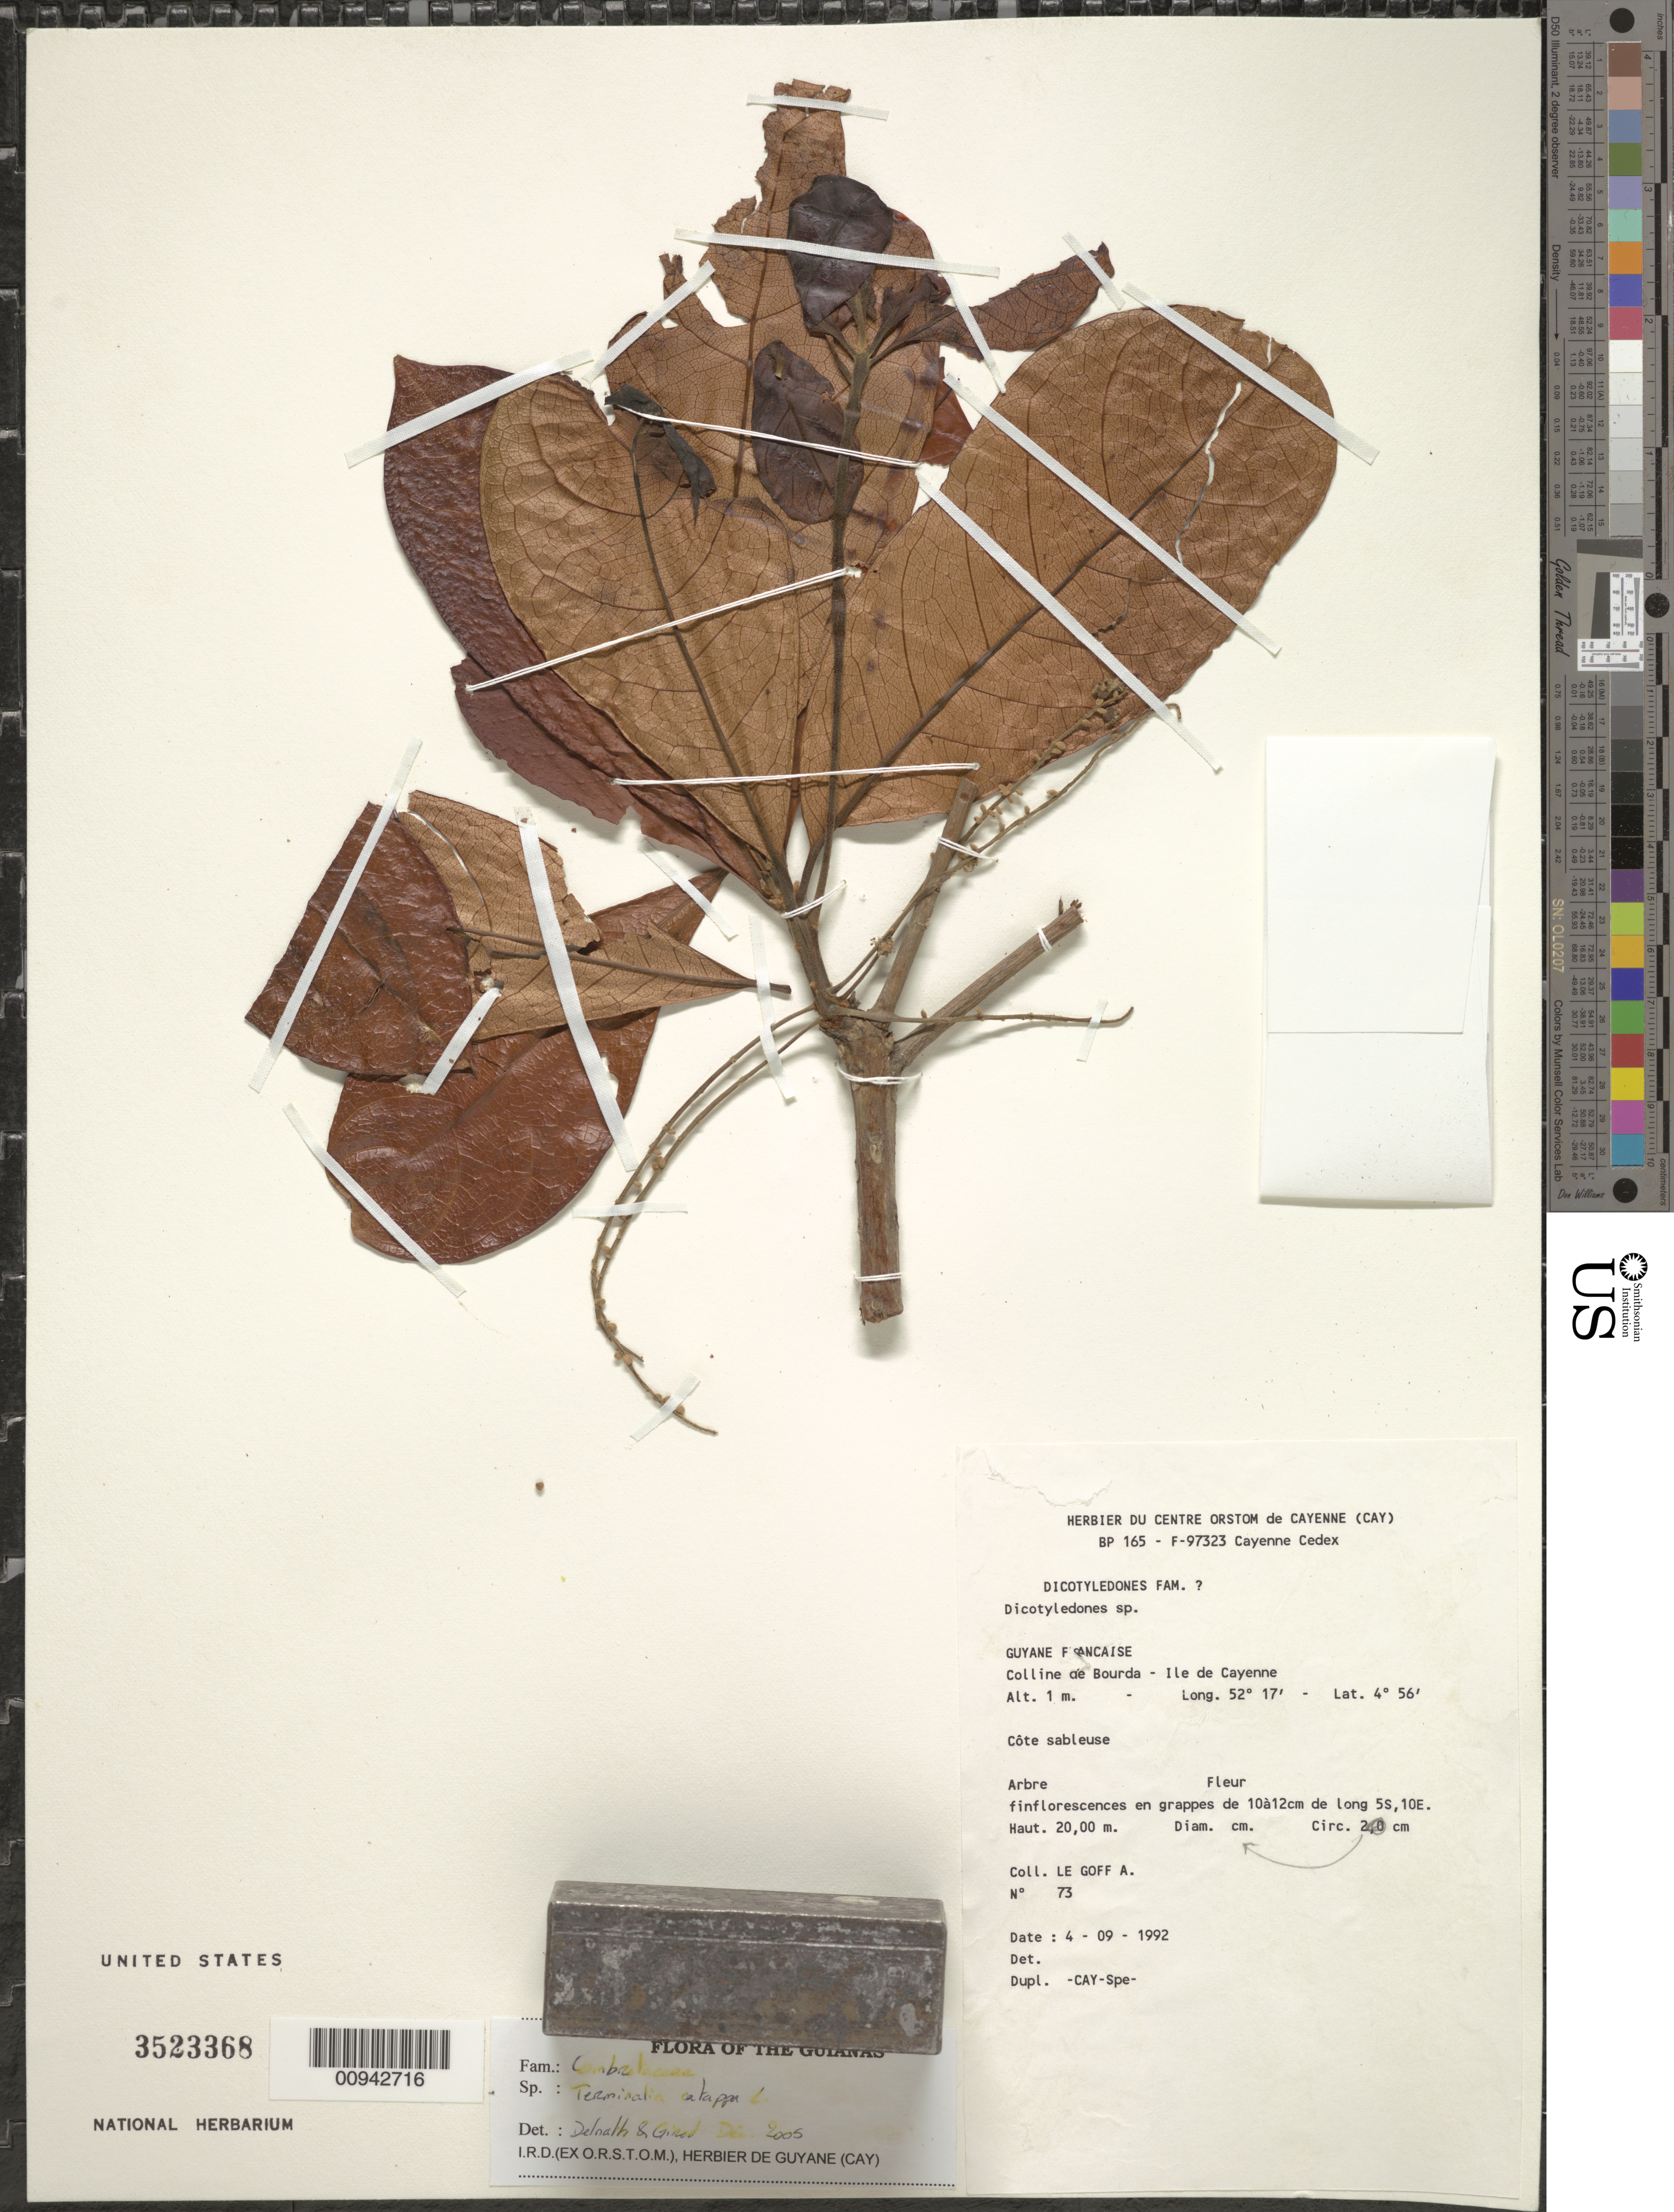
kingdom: Plantae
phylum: Tracheophyta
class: Magnoliopsida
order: Myrtales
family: Combretaceae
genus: Terminalia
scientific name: Terminalia catappa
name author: L.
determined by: Delnath, C.; Girad, --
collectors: A. Le Goff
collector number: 73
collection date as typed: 4-Sep-92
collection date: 1992-09-04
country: French Guiana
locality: Ile de Cayenne, Colline de Bourda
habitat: Cote rocheuse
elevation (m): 1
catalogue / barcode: US 3523368